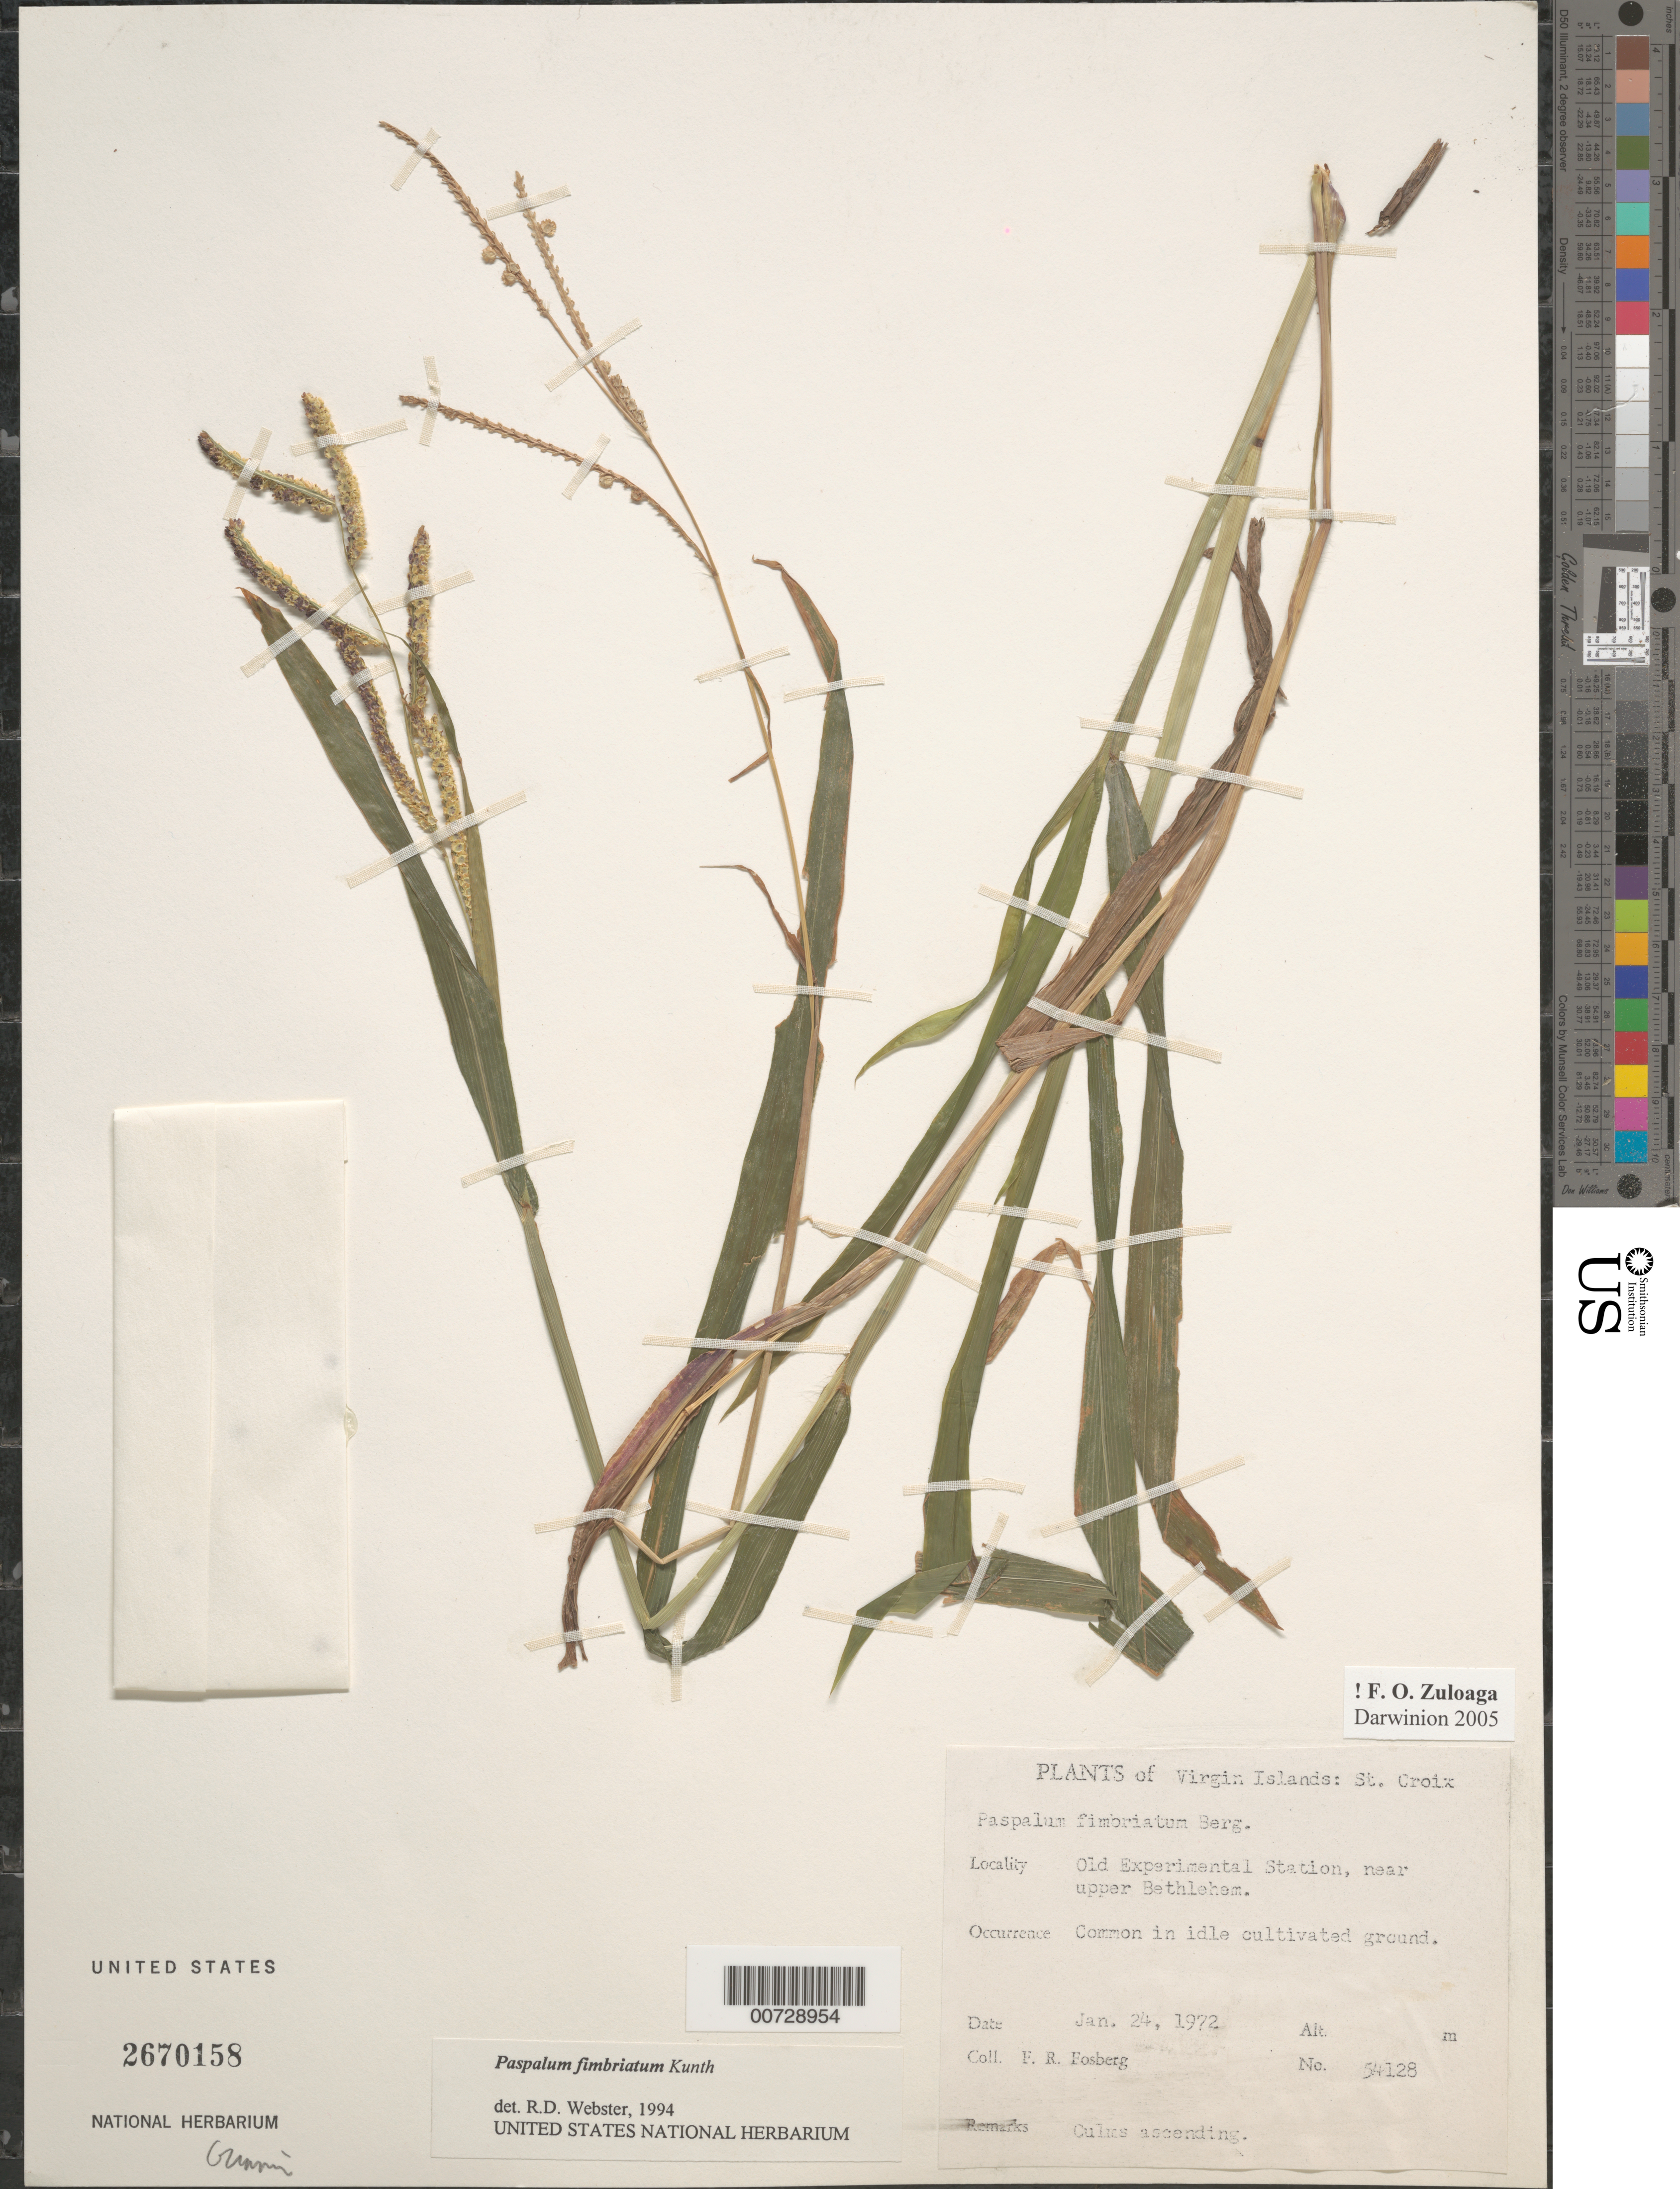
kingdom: Plantae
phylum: Tracheophyta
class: Liliopsida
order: Poales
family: Poaceae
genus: Paspalum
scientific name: Paspalum fimbriatum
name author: Kunth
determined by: Webster, Robert D.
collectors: F. R. Fosberg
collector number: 54128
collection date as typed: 24 Jan 1972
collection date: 1972-01-24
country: U.S. Virgin Islands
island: St. Croix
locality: St. Croix; near upper Bethlehem, Old Exp. Station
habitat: In idle cultivated ground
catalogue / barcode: US 2670158